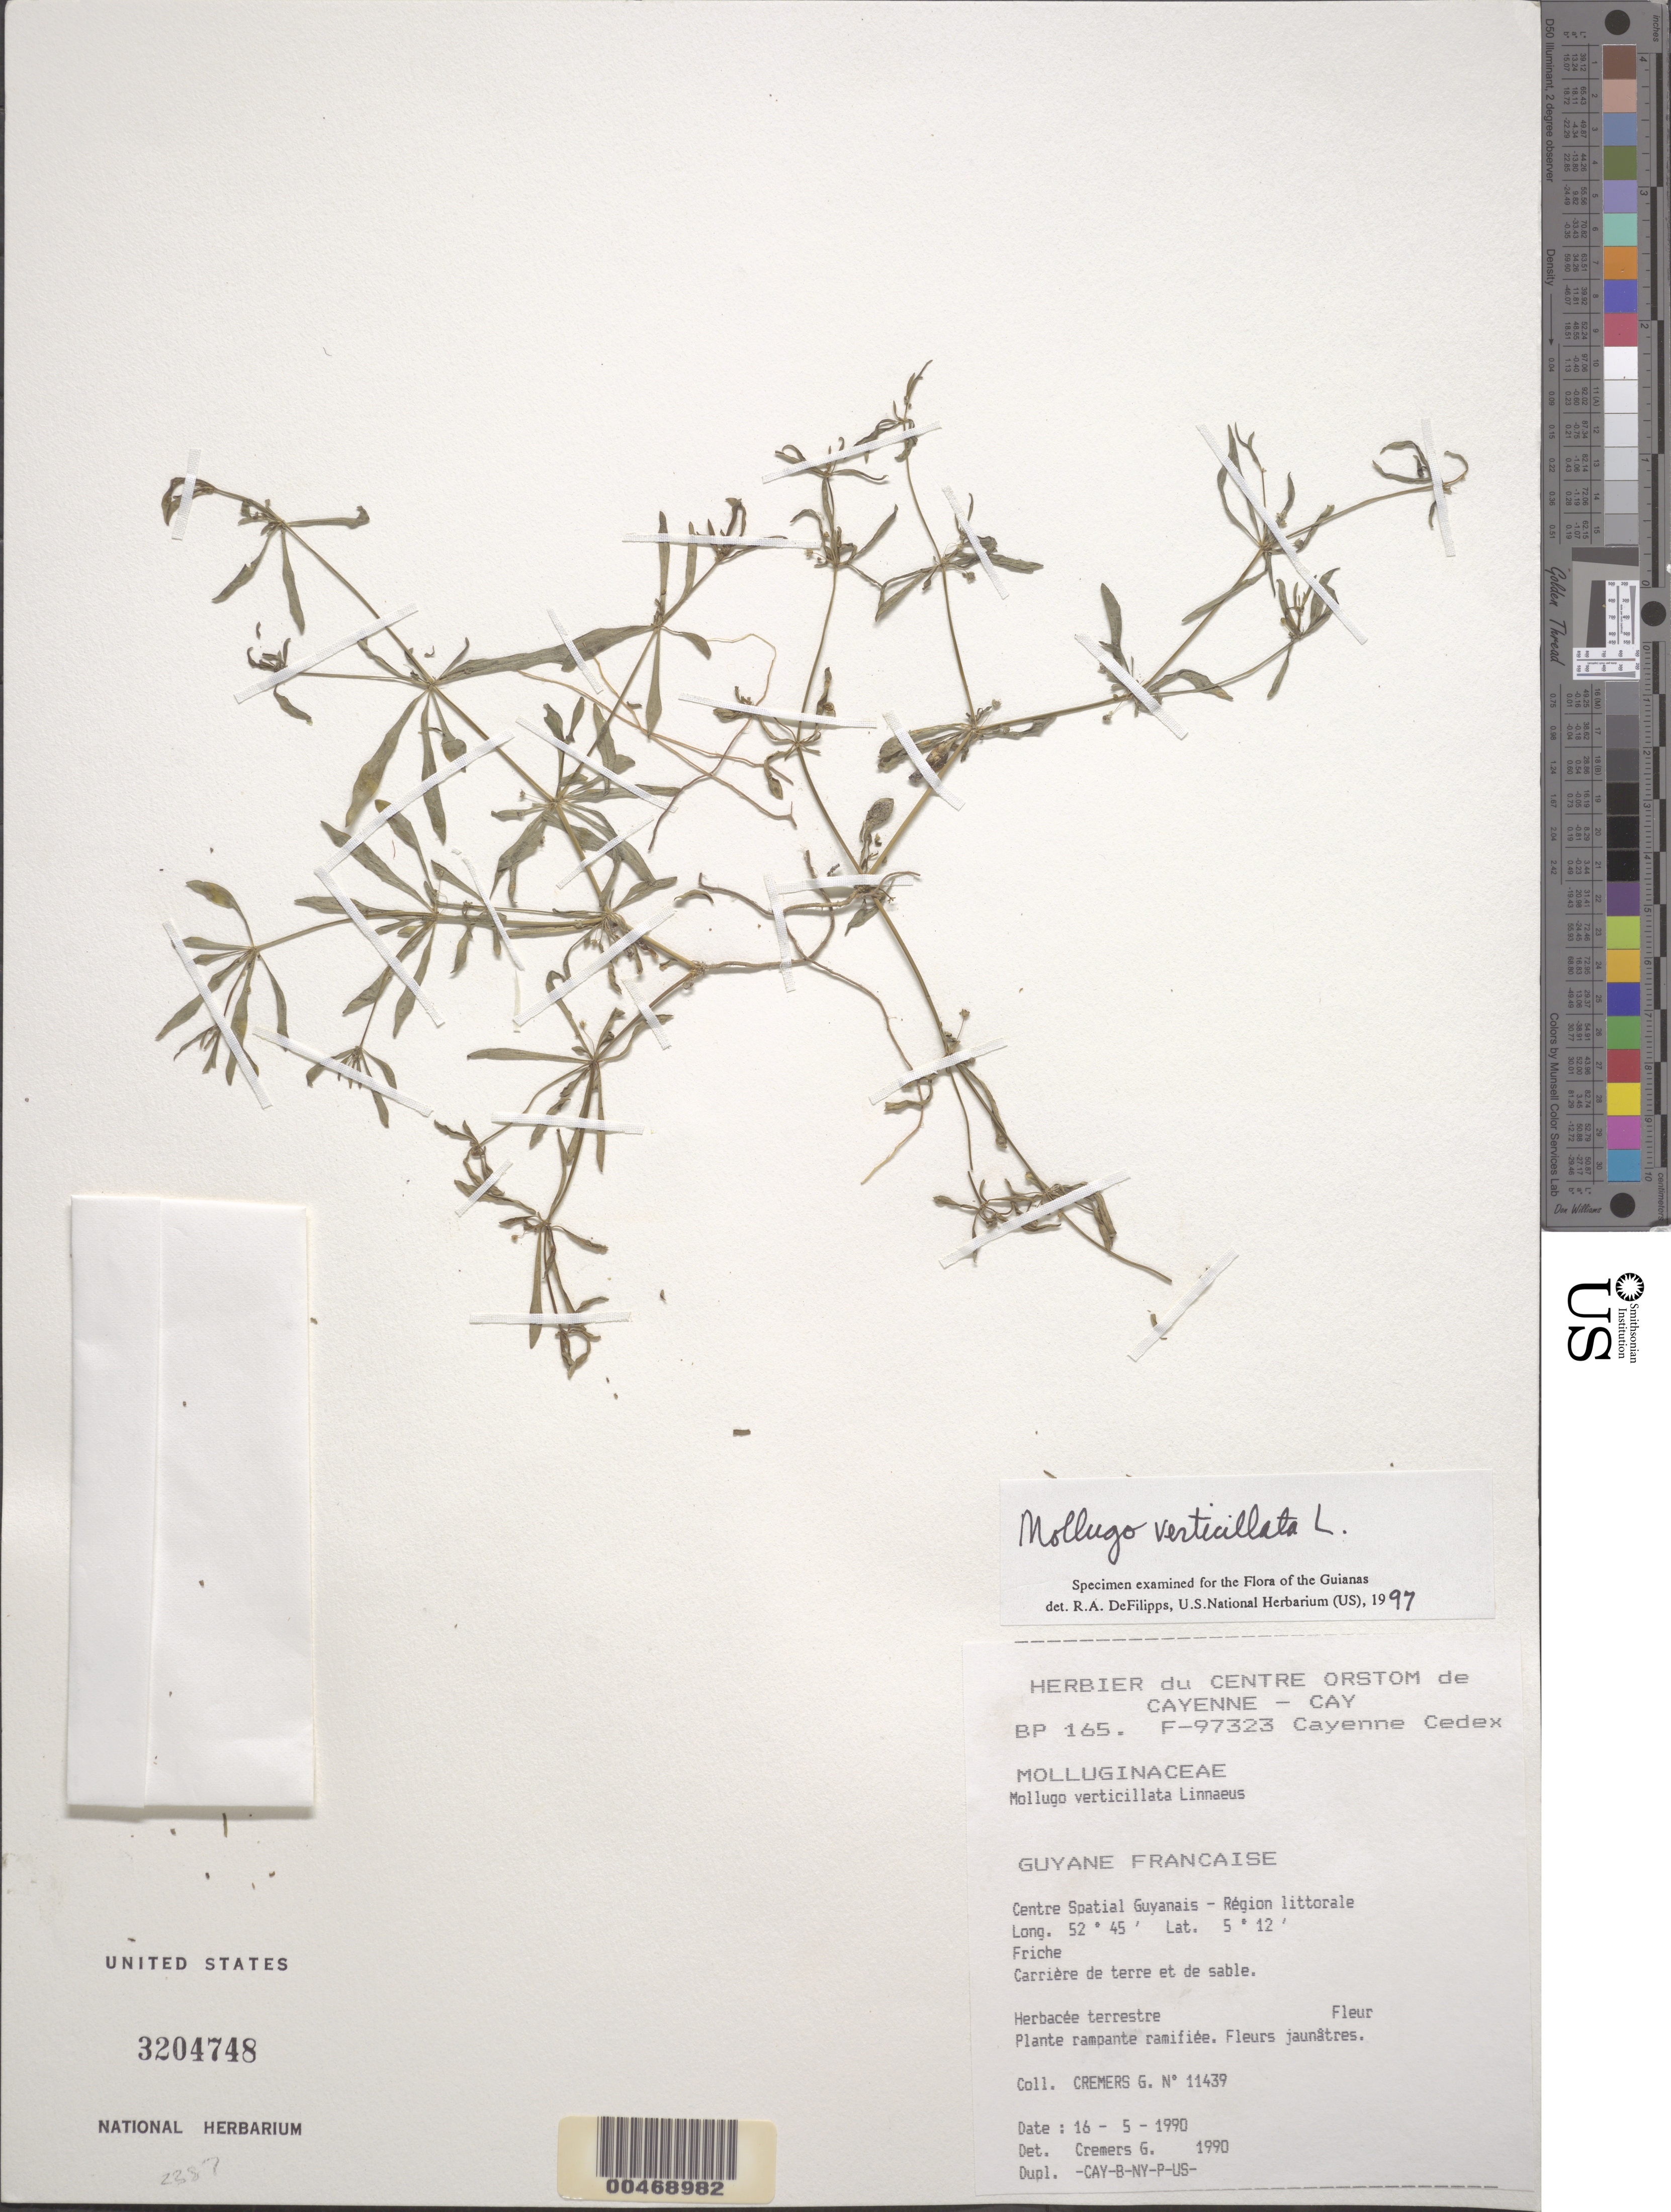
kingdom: Plantae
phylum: Tracheophyta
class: Magnoliopsida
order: Caryophyllales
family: Molluginaceae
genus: Mollugo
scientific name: Mollugo verticillata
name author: L.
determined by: DeFilipps, R. A.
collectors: G. Cremers & M. Hoff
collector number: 11439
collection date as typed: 16-May-90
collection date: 1990-05-16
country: French Guiana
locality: Centre Spatial Guyanais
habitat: Carriere de terre et de sable; région littorale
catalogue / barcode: US 3204748